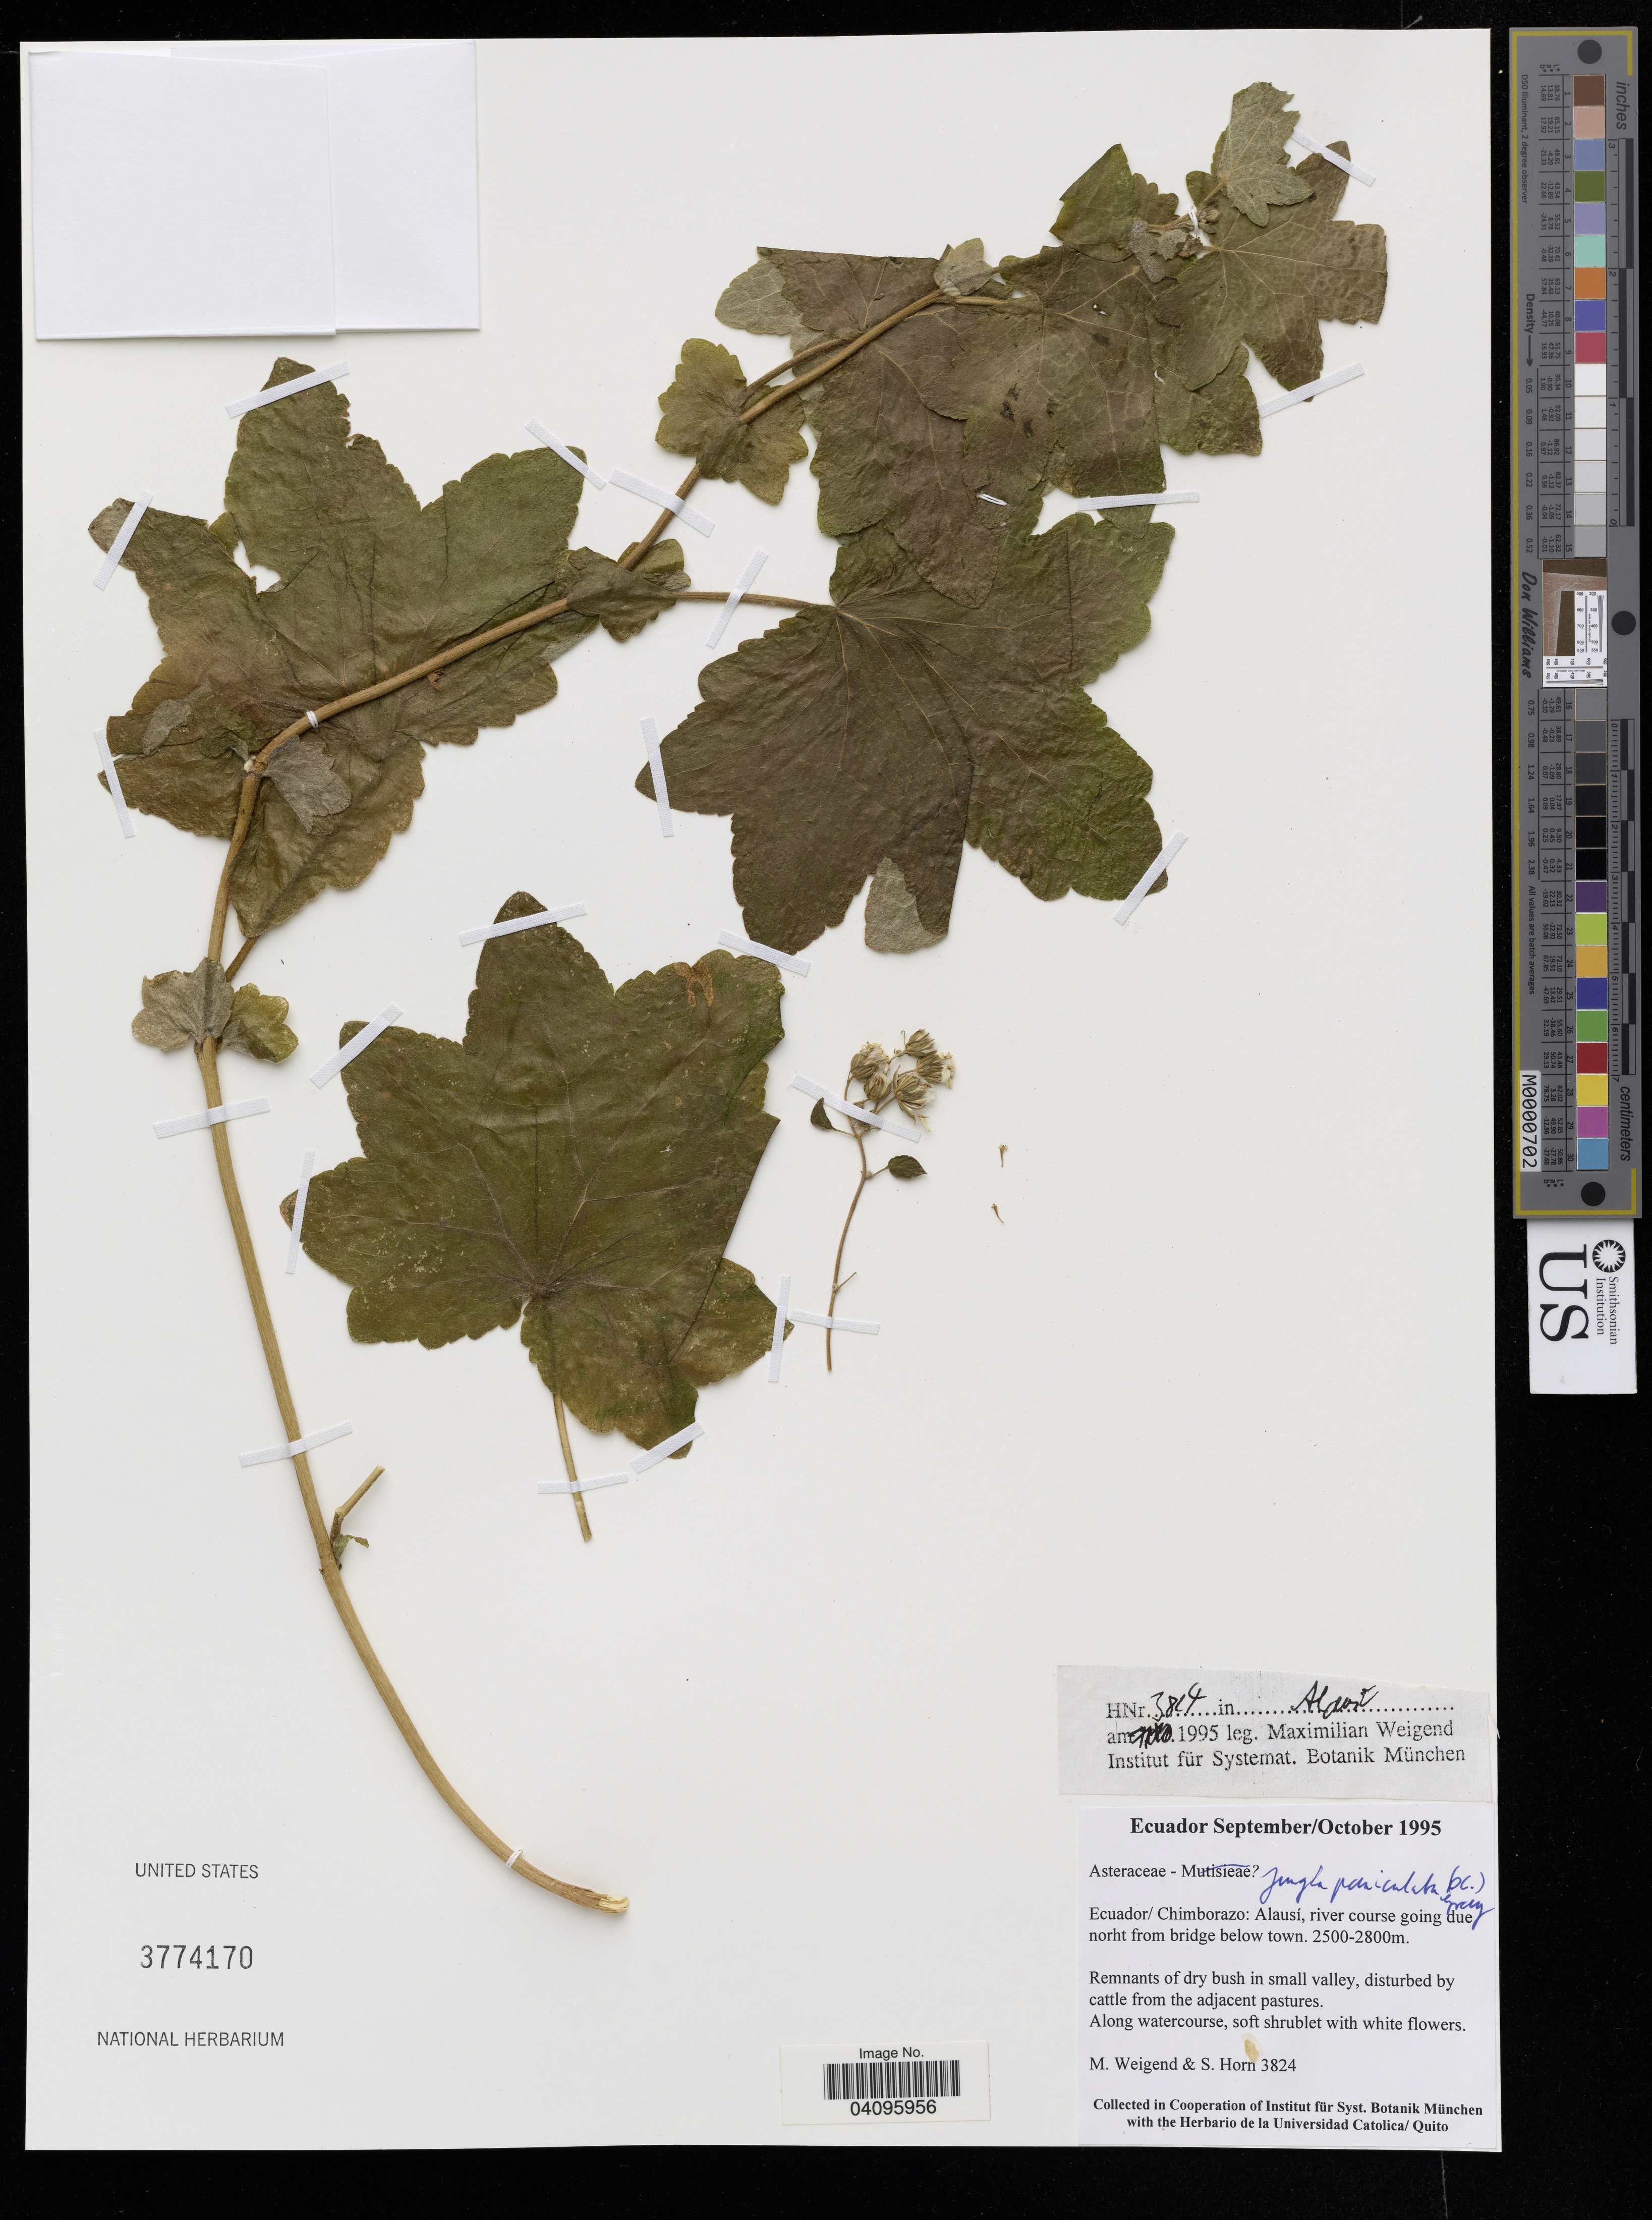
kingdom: Plantae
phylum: Tracheophyta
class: Magnoliopsida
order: Asterales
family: Asteraceae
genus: Jungia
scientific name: Jungia paniculata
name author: A. Gray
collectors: M. Weigend & S. Horn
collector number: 3824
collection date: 1995-09/1995-10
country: Ecuador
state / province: Chimborazo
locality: Alausi, river course going due north from bridge below town.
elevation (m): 2500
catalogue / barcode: US 3774170